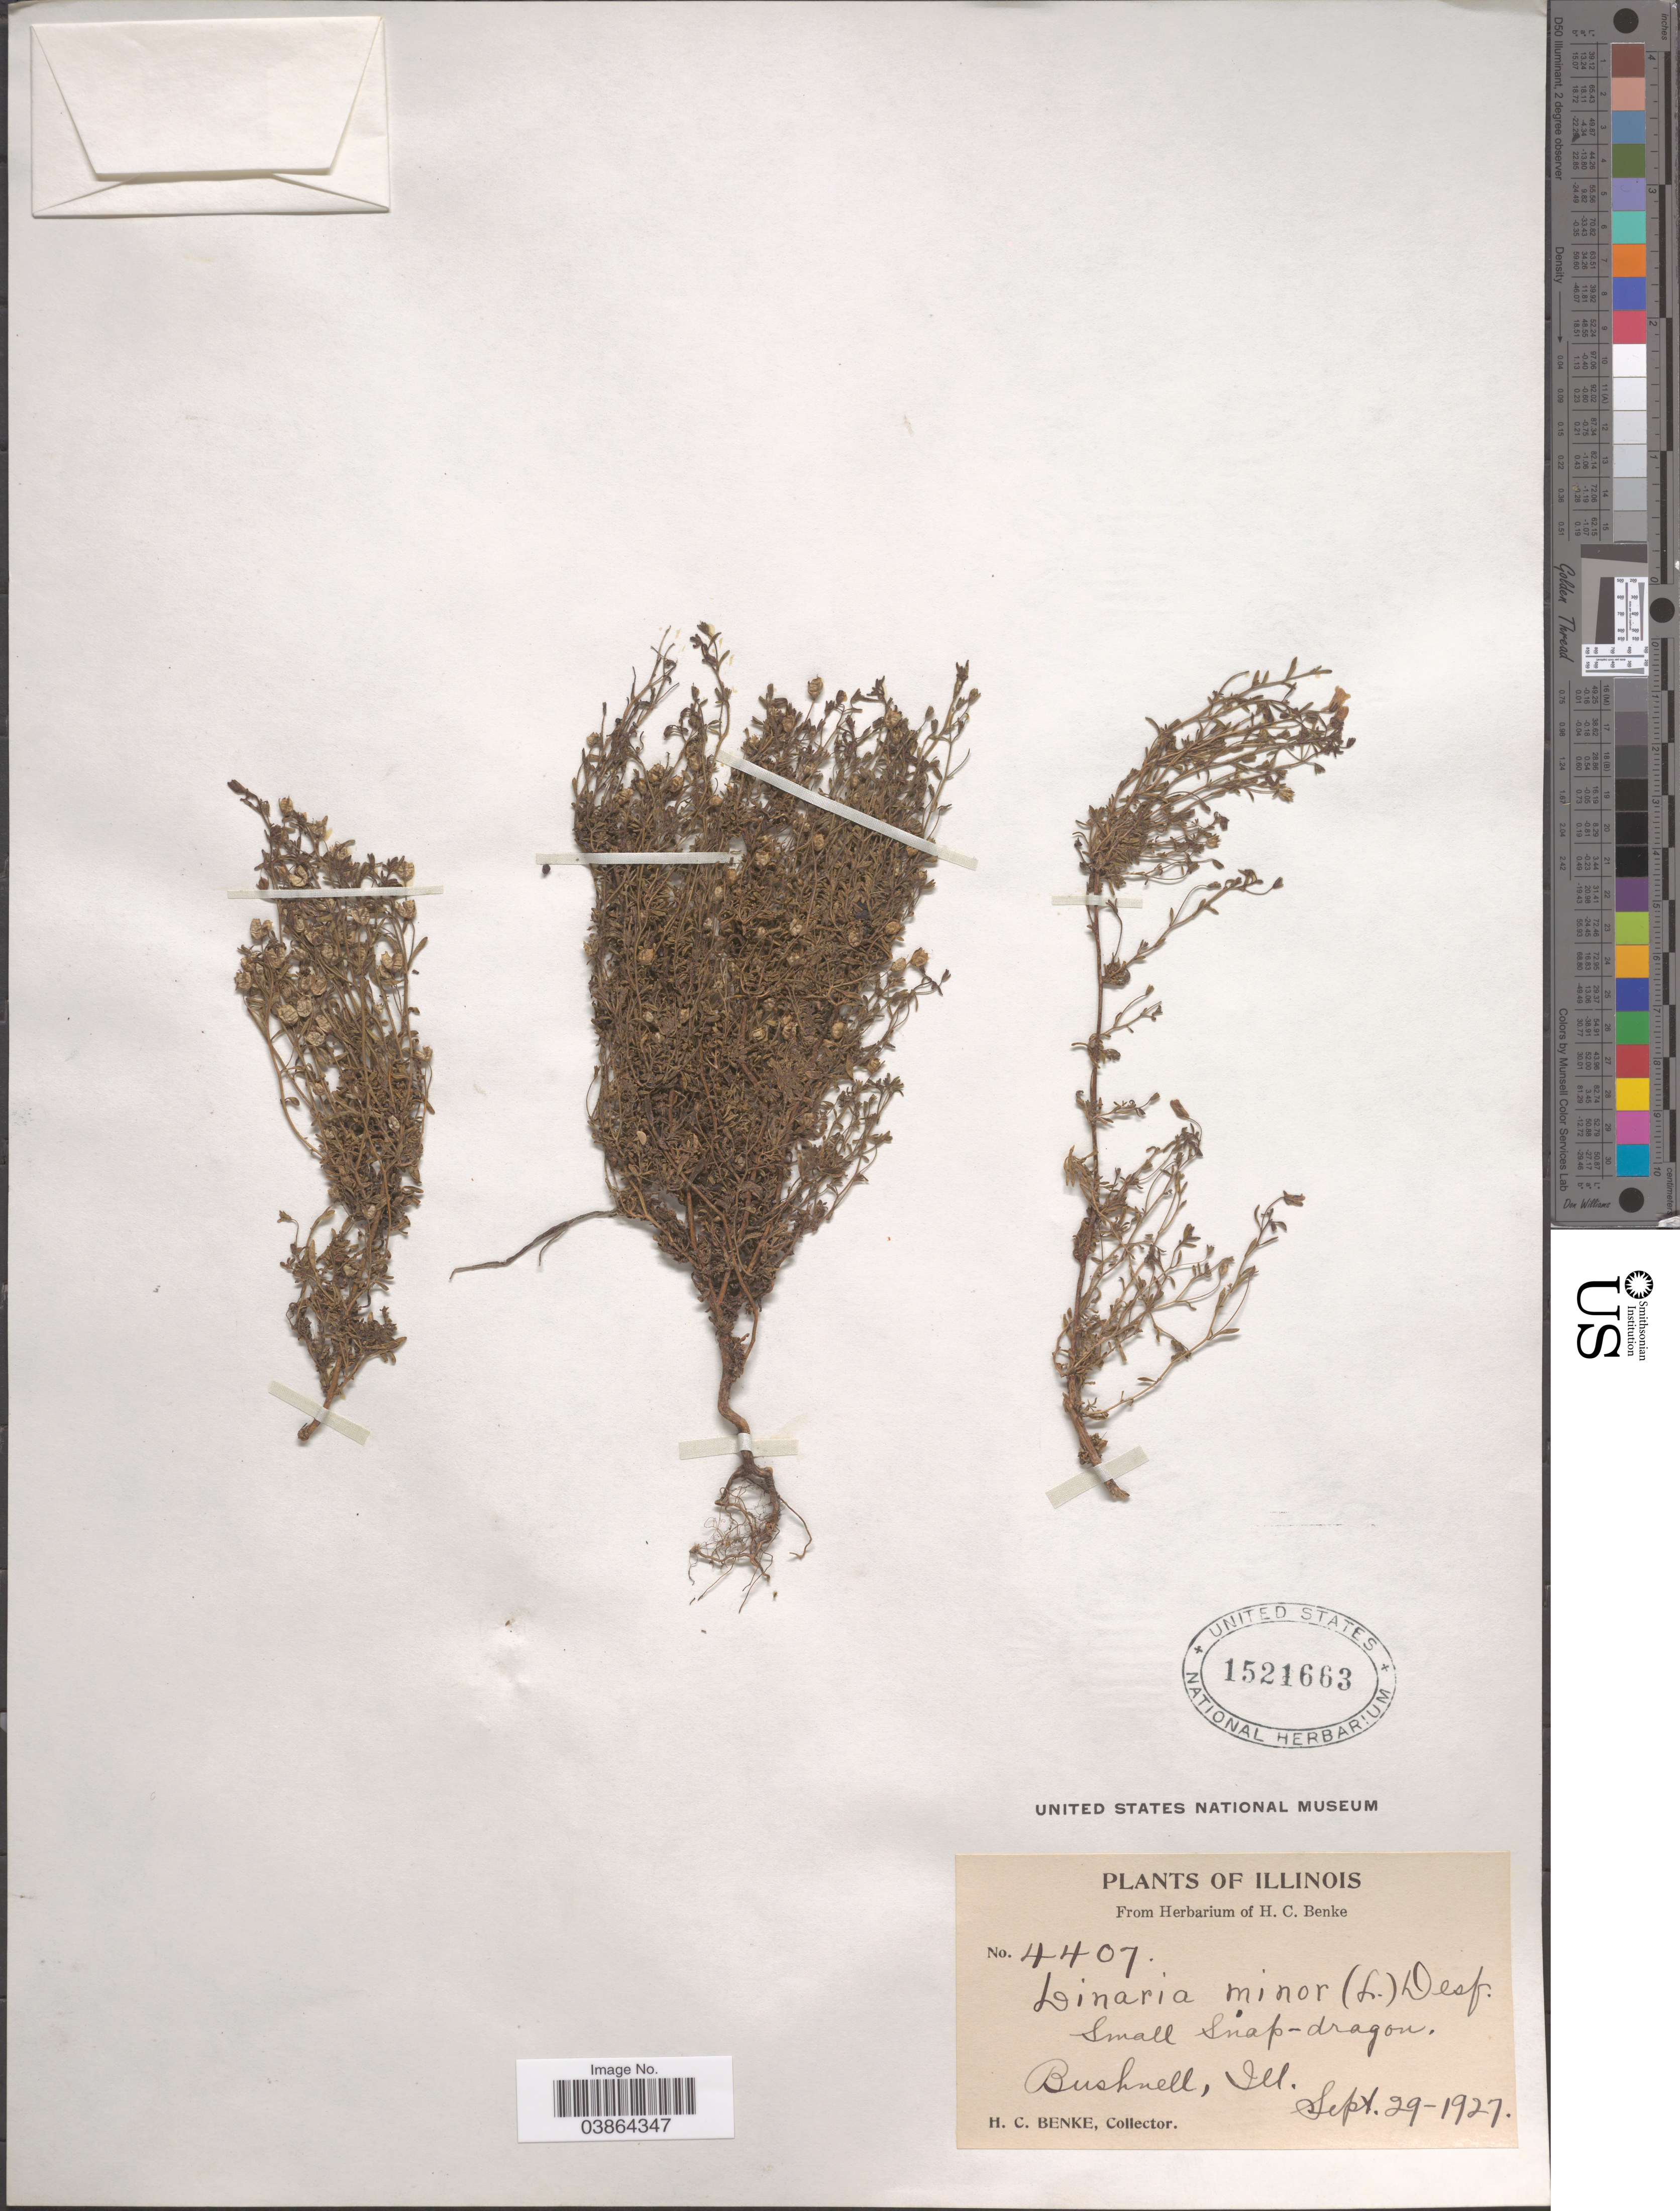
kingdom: Plantae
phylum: Tracheophyta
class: Magnoliopsida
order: Lamiales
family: Plantaginaceae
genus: Chaenorrhinum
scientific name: Chaenorrhinum minor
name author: (L.) Lange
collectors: H. Benke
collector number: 4407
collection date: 1927-09-29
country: United States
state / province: Illinois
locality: Bushnell.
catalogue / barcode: US 1521663